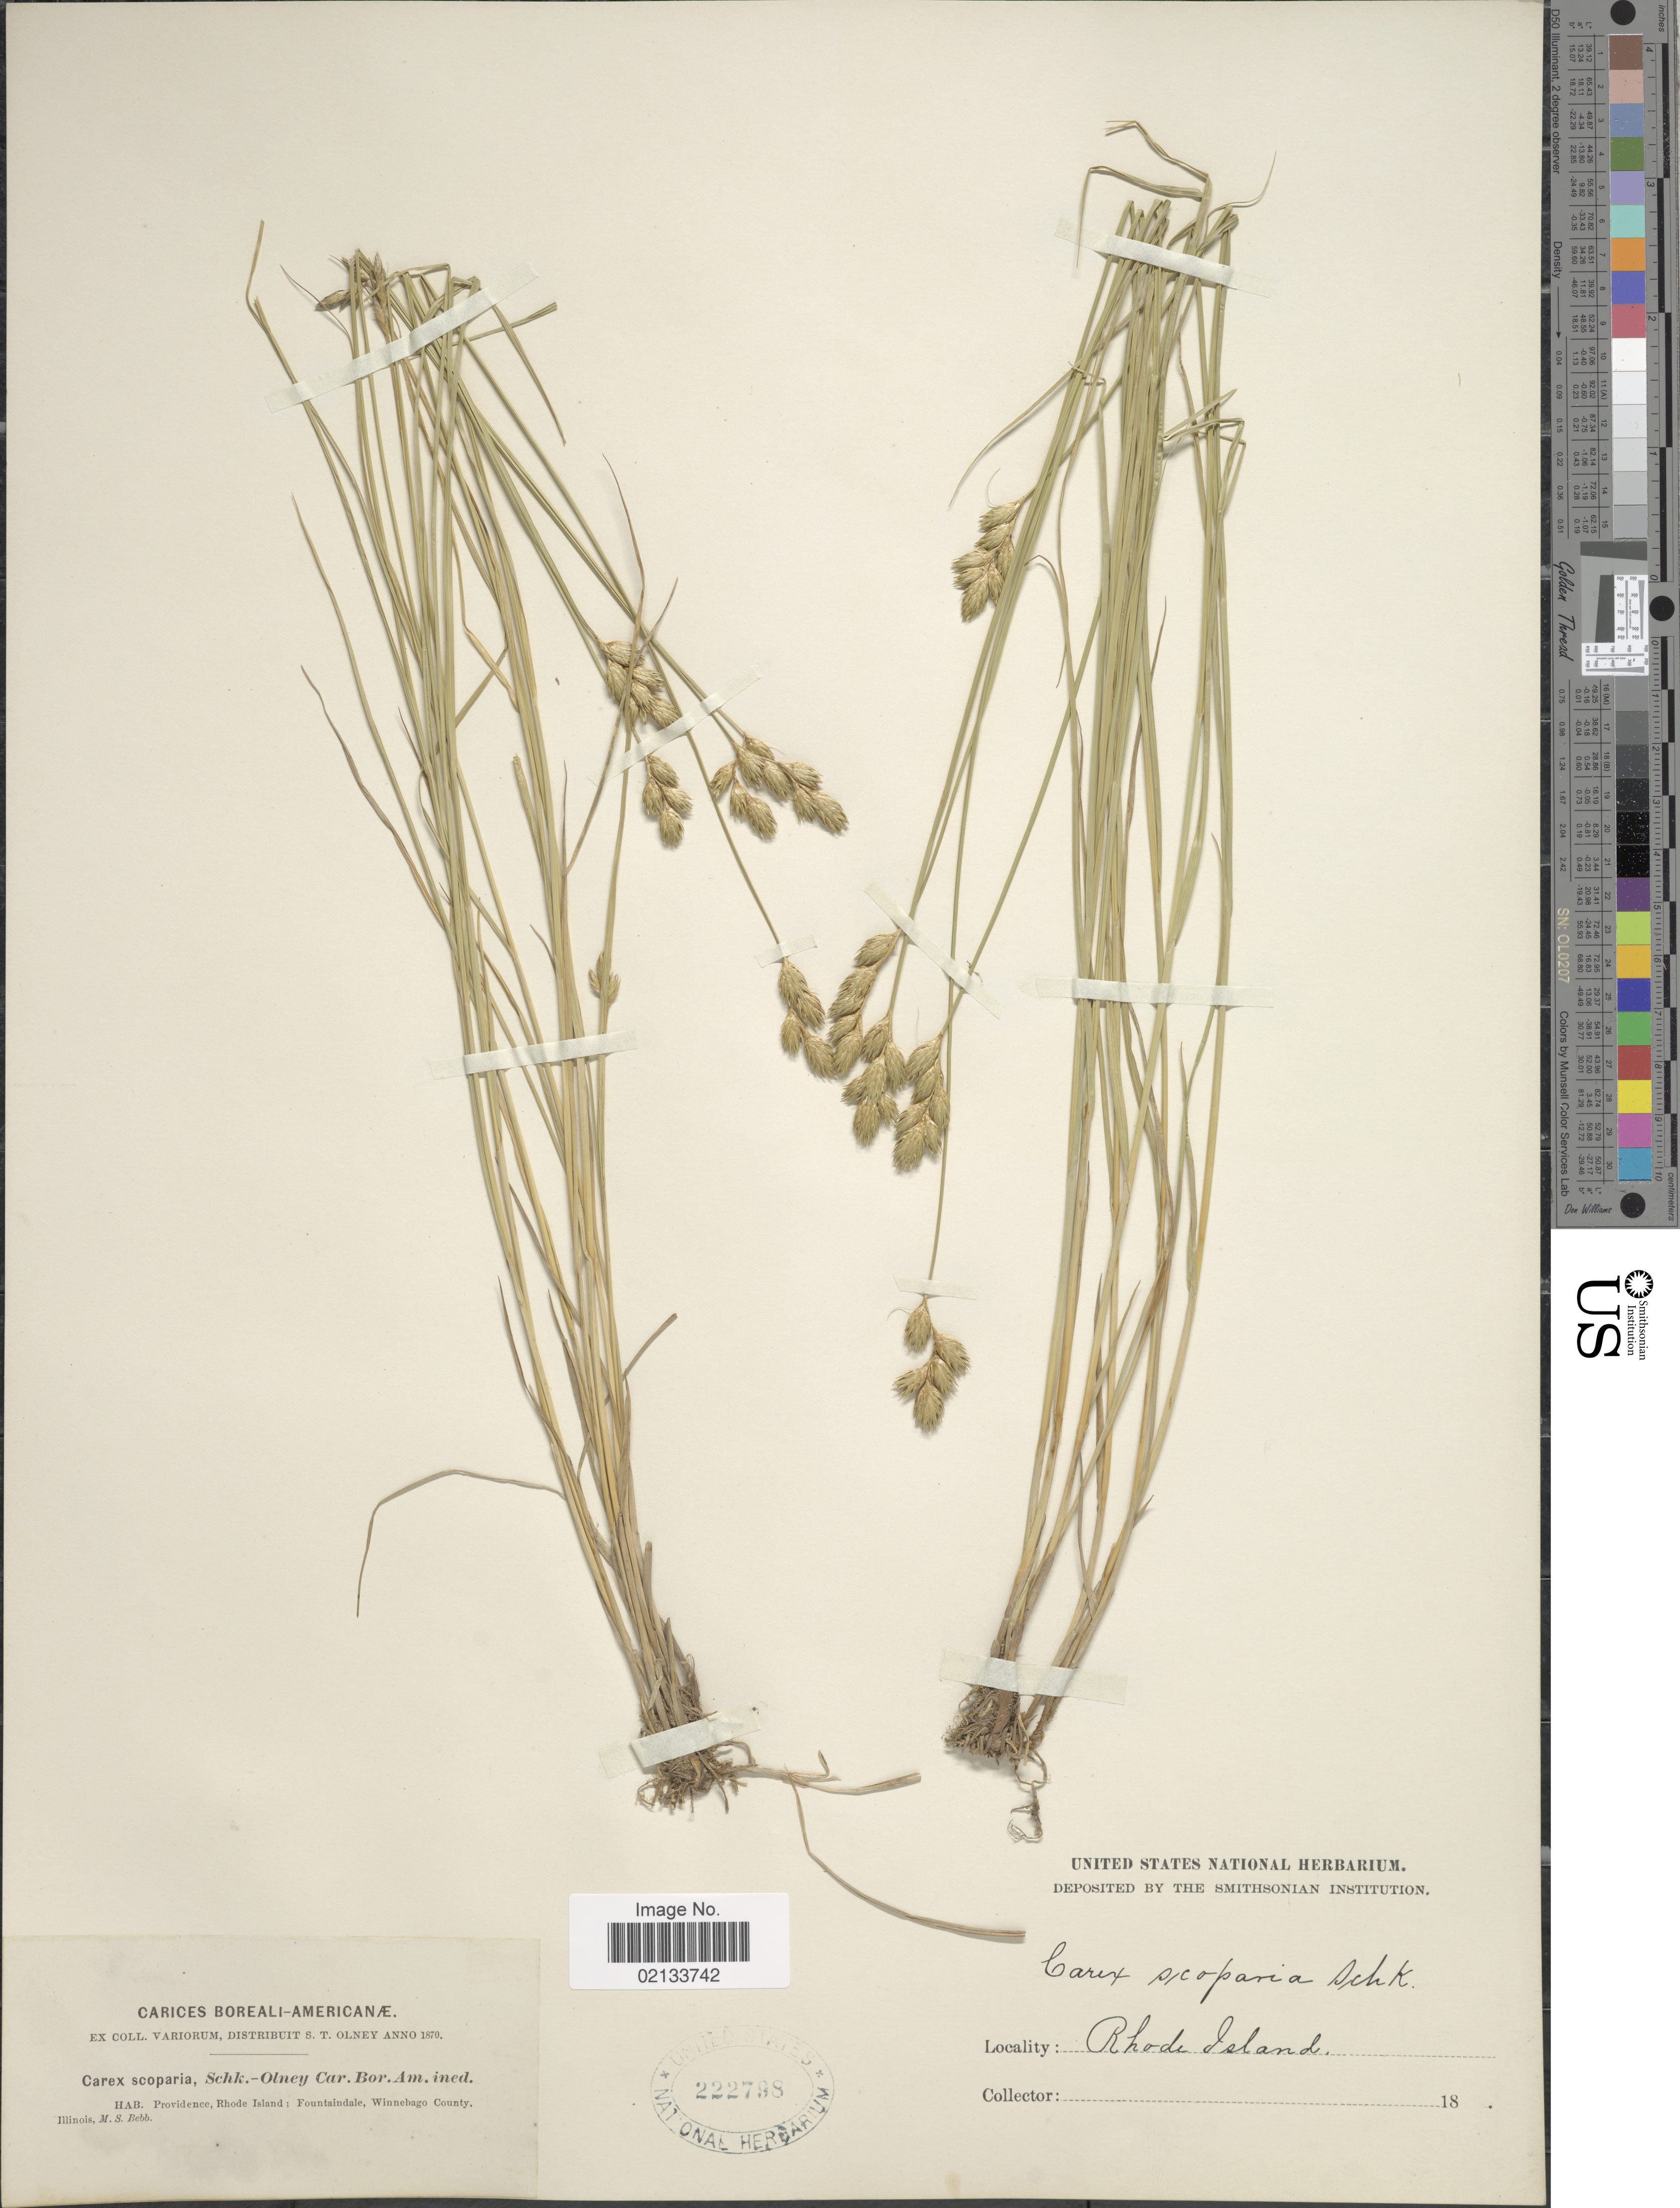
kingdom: Plantae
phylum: Tracheophyta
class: Liliopsida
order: Poales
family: Cyperaceae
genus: Carex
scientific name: Carex scoparia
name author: Schkuhr ex Willd.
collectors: M. Bebb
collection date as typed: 18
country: United States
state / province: Rhode Island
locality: Providence, Fountaindale, Winnebago County, Illinois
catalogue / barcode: US 222798